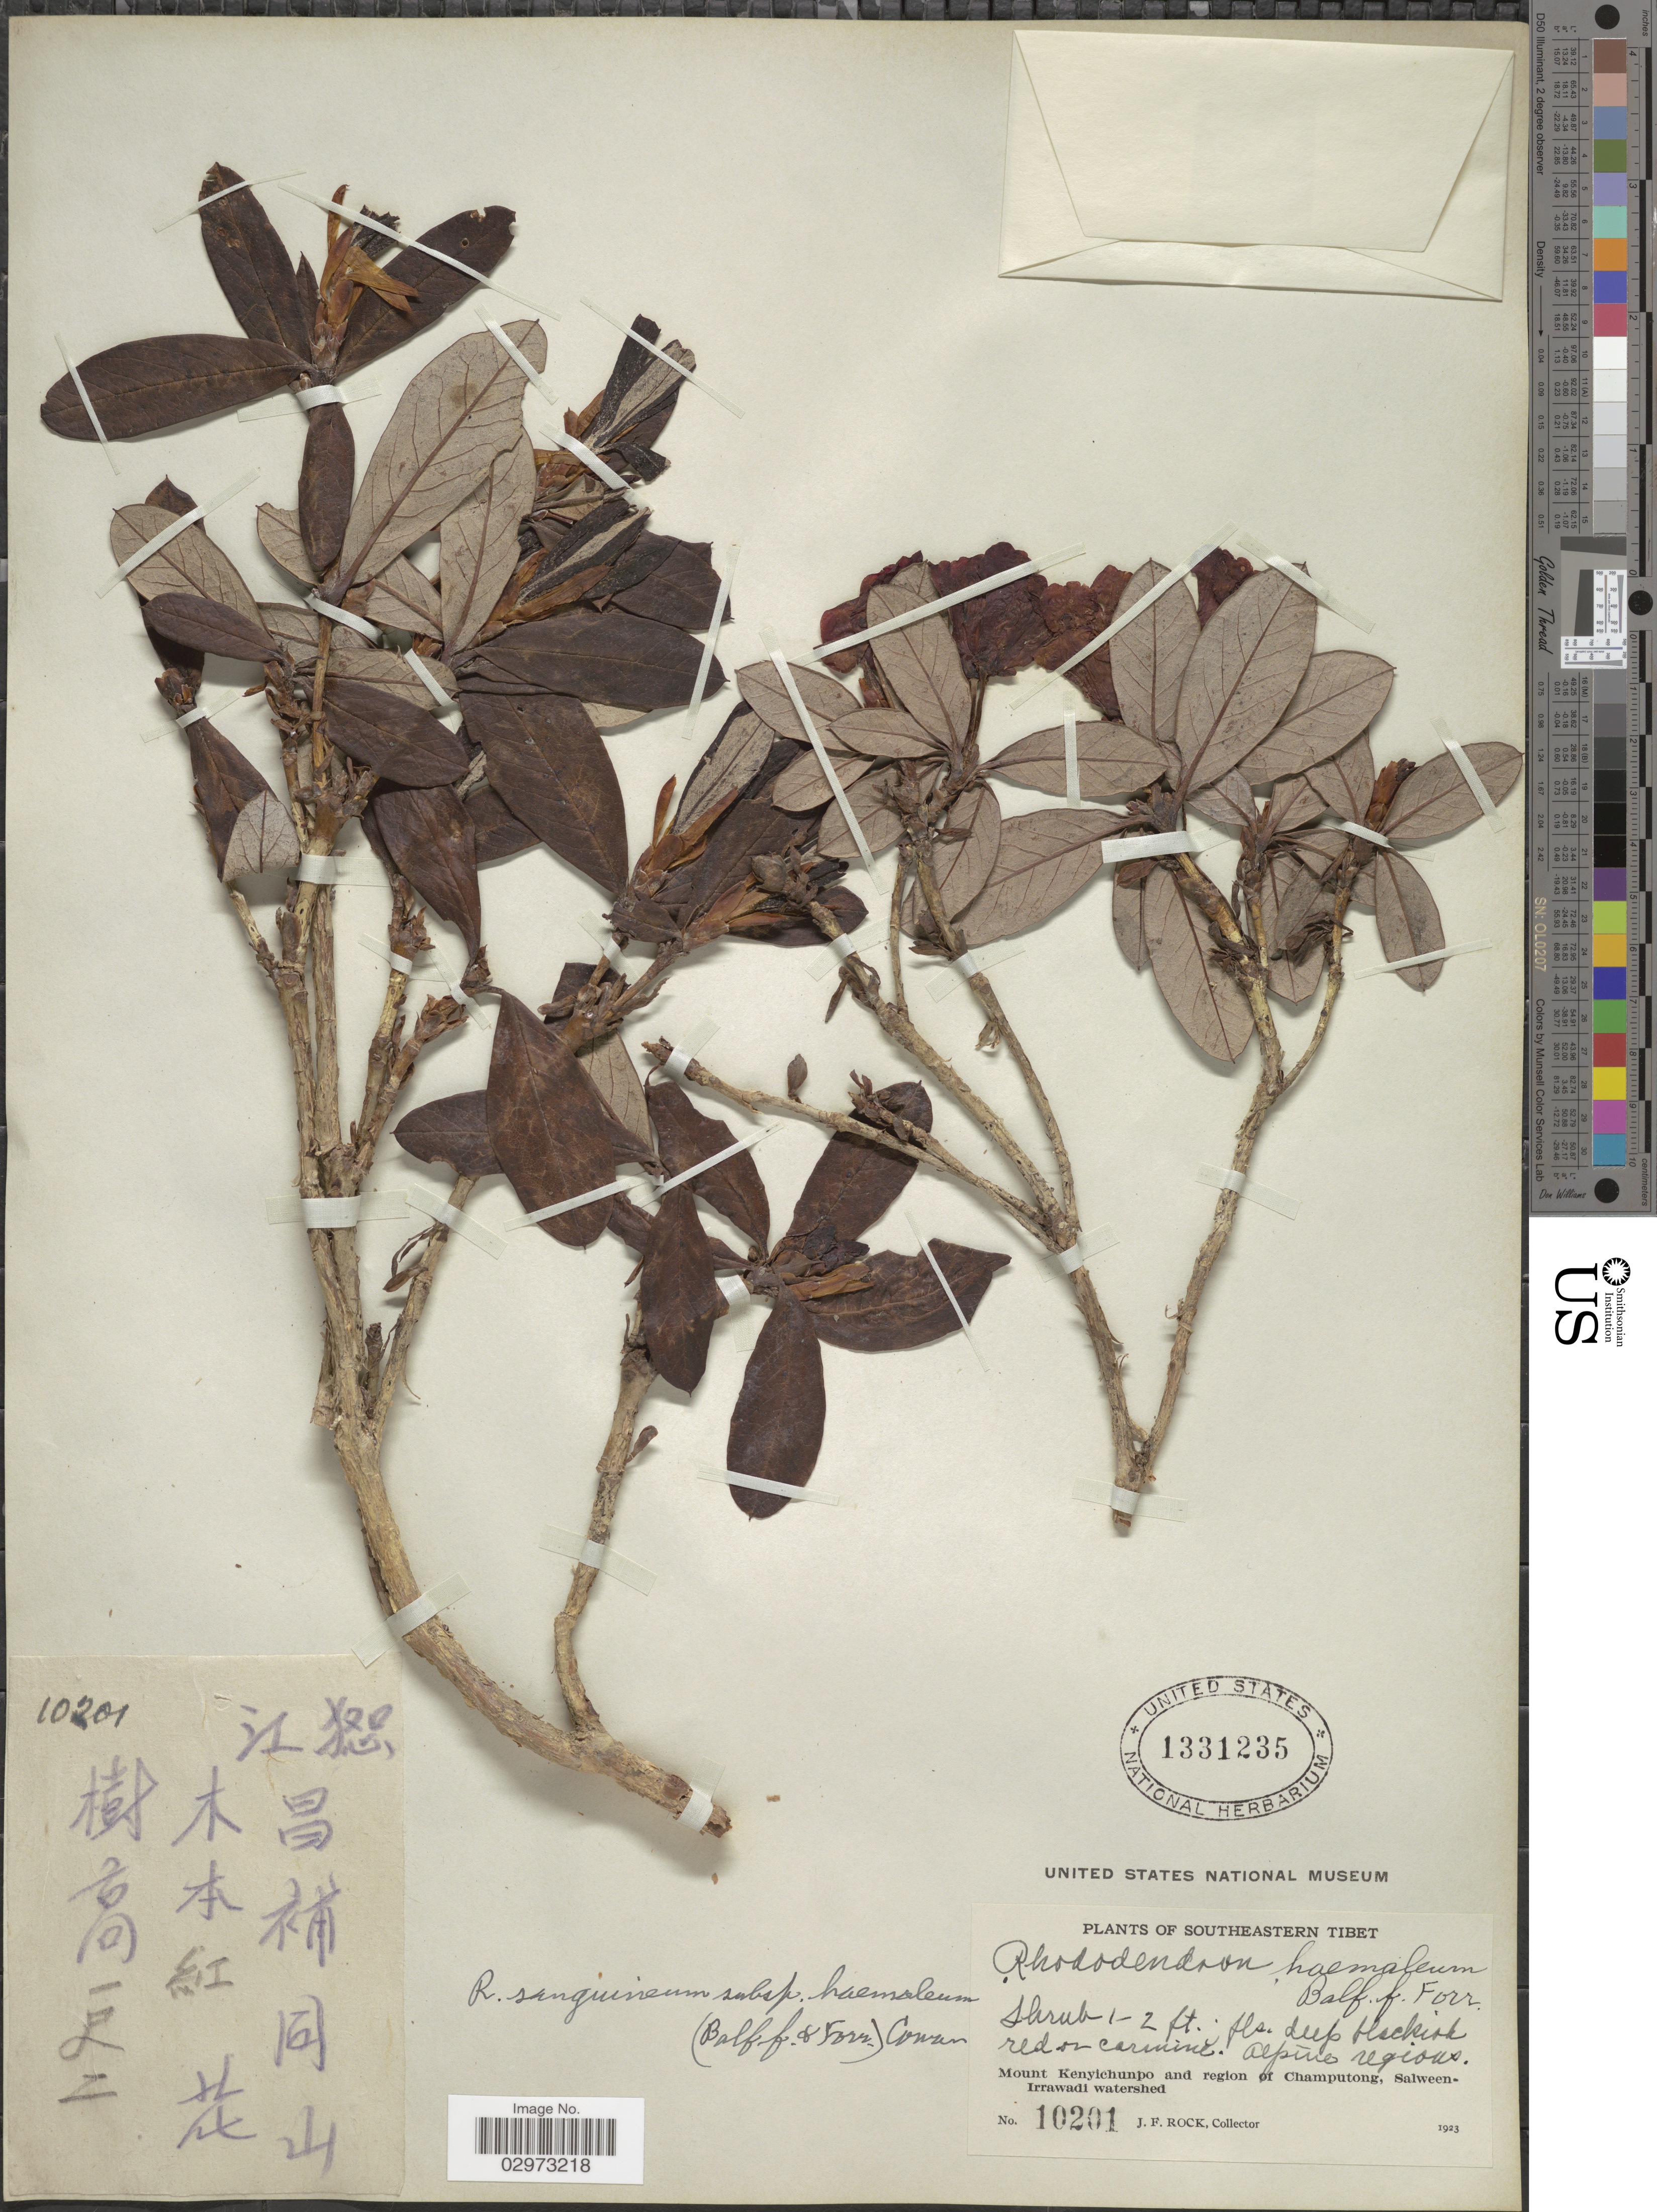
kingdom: Plantae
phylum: Tracheophyta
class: Magnoliopsida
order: Ericales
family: Ericaceae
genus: Rhododendron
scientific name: Rhododendron sanguineum subsp. haemaleum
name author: (Balf. f. & Forrest) Cowan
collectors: J. Rock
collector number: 10201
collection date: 1923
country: China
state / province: Xizang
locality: Southeastern Tibet. Alpine regions. Mount Kenyichunpo and region of Champutong, Salween-Irrawadi watershed.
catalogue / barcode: US 1331235